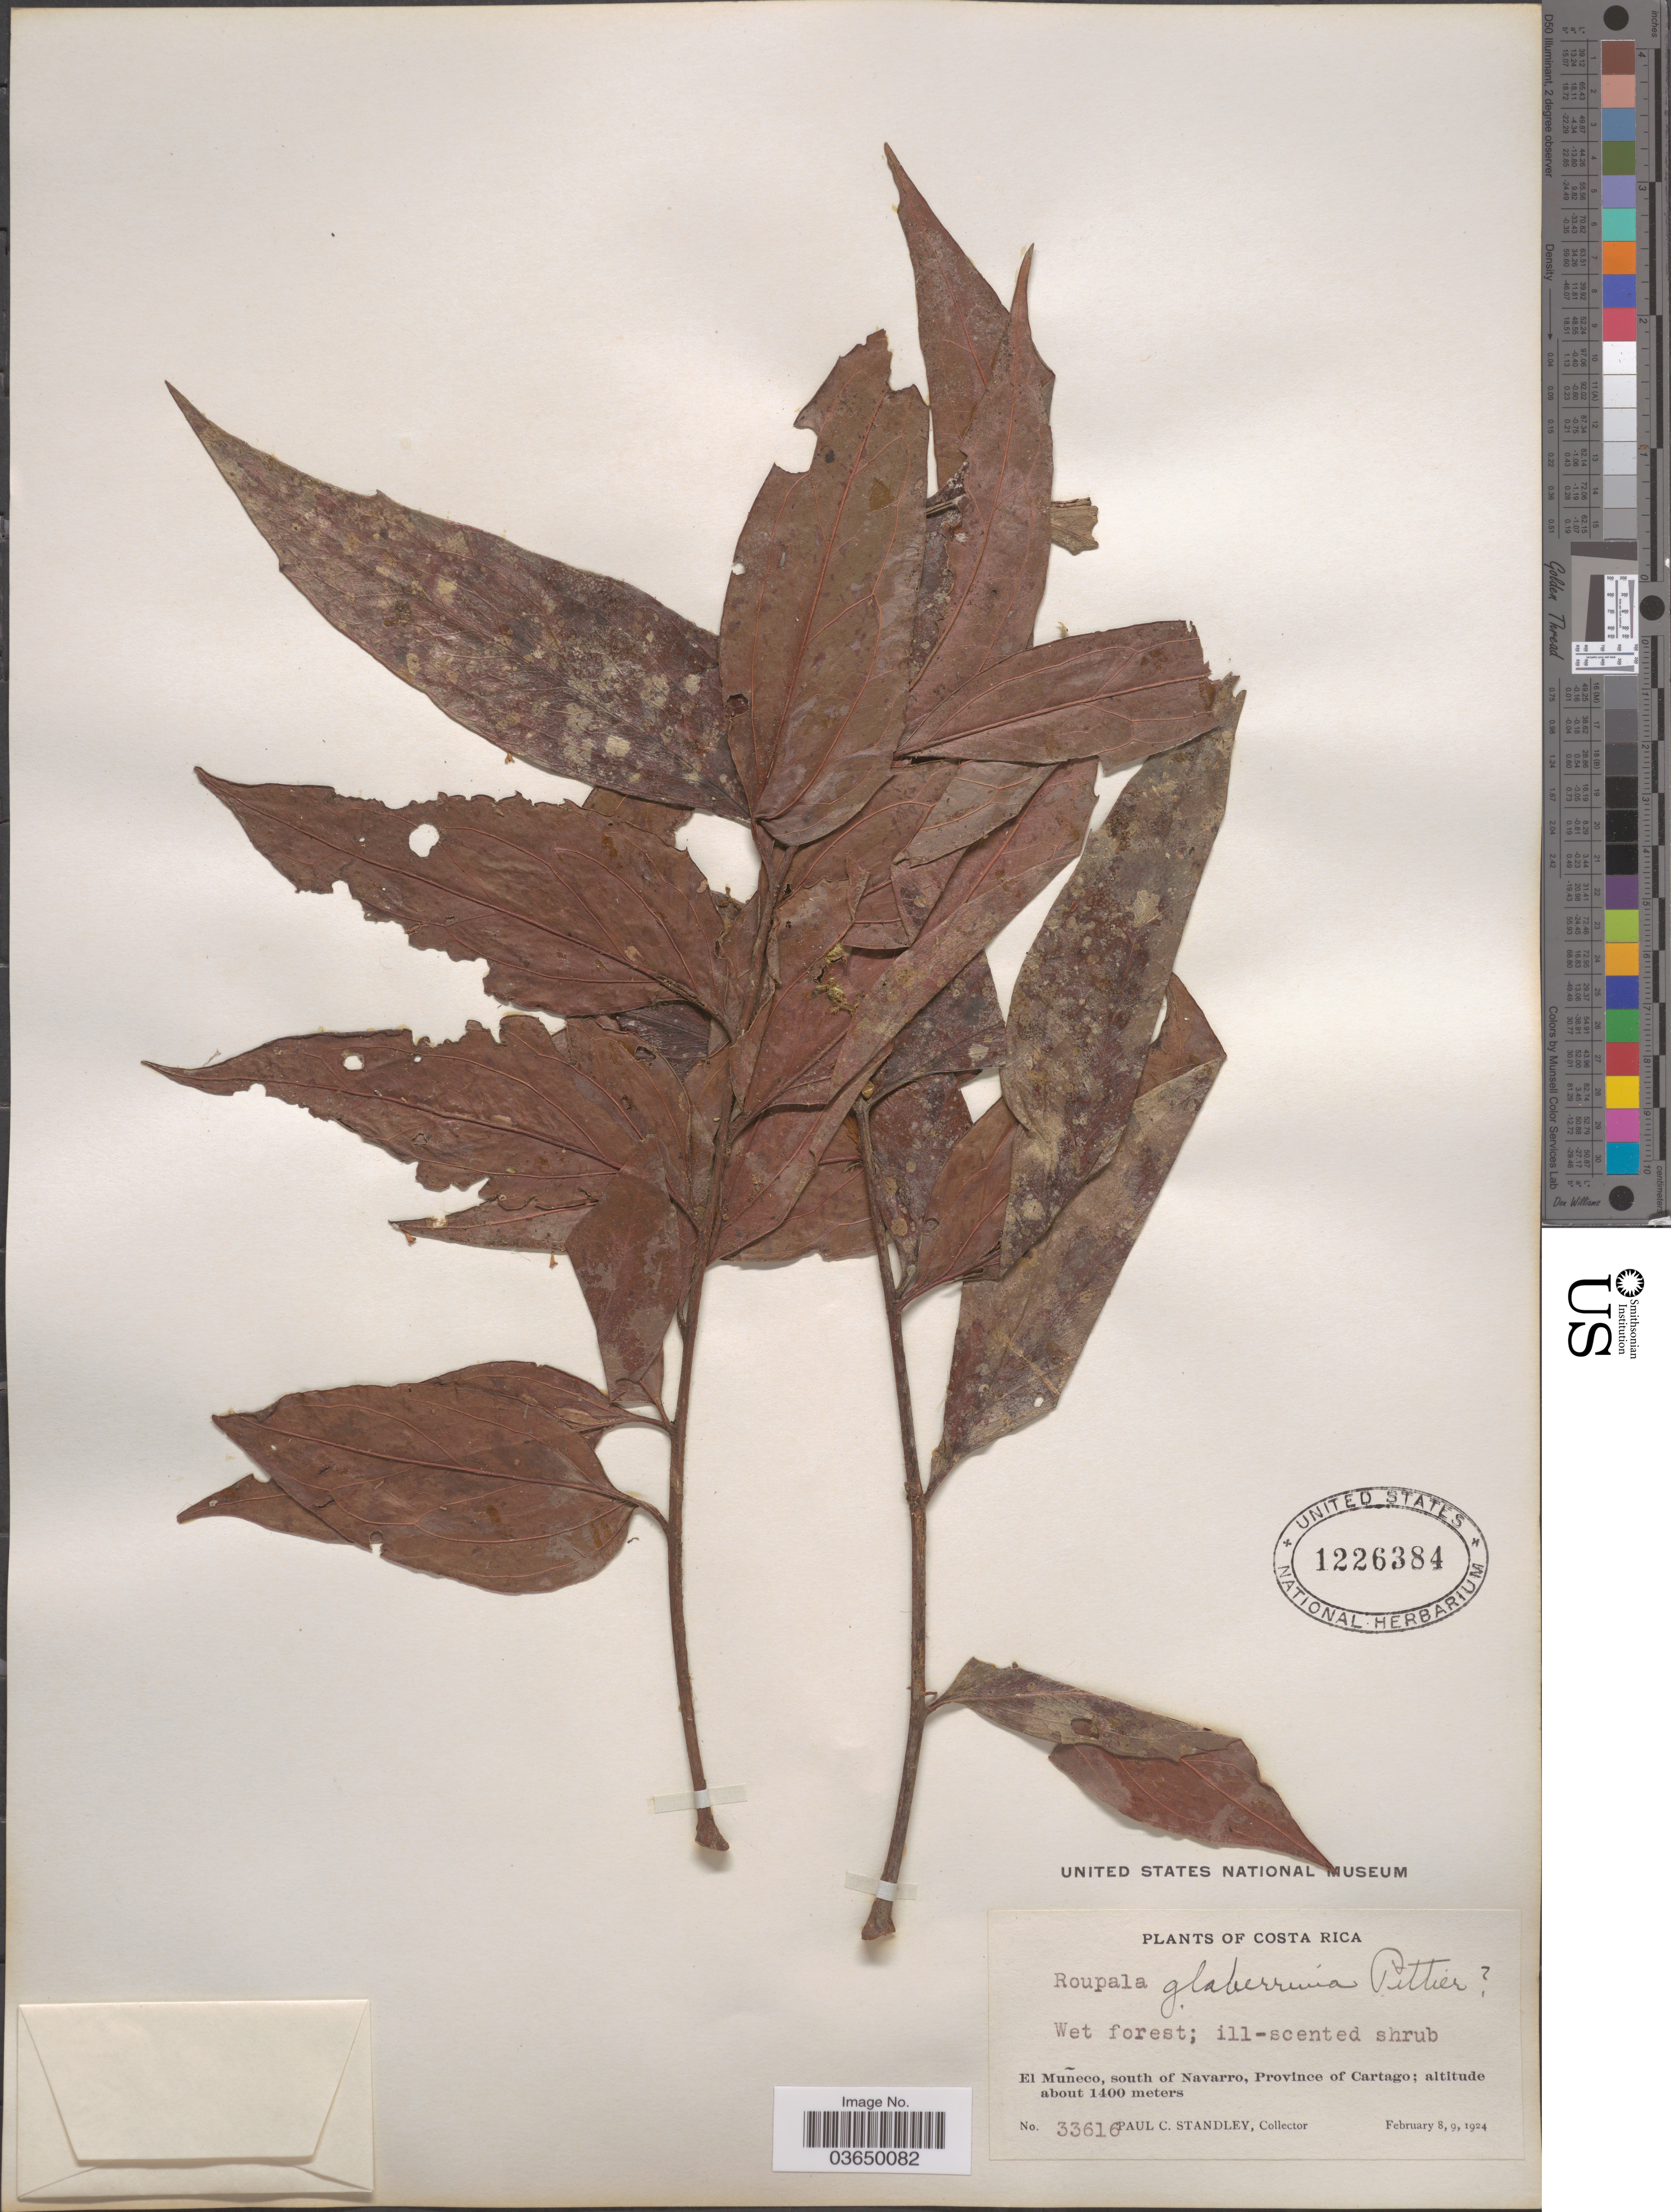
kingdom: Plantae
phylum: Tracheophyta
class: Magnoliopsida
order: Proteales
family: Proteaceae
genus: Roupala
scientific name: Roupala glaberrima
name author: Pittier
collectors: P. C. Standley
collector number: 33616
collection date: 1924-02-08/1924-02-09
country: Costa Rica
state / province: Cartago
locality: El Muñeco, south of Navarro.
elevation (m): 1400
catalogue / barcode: US 1226384